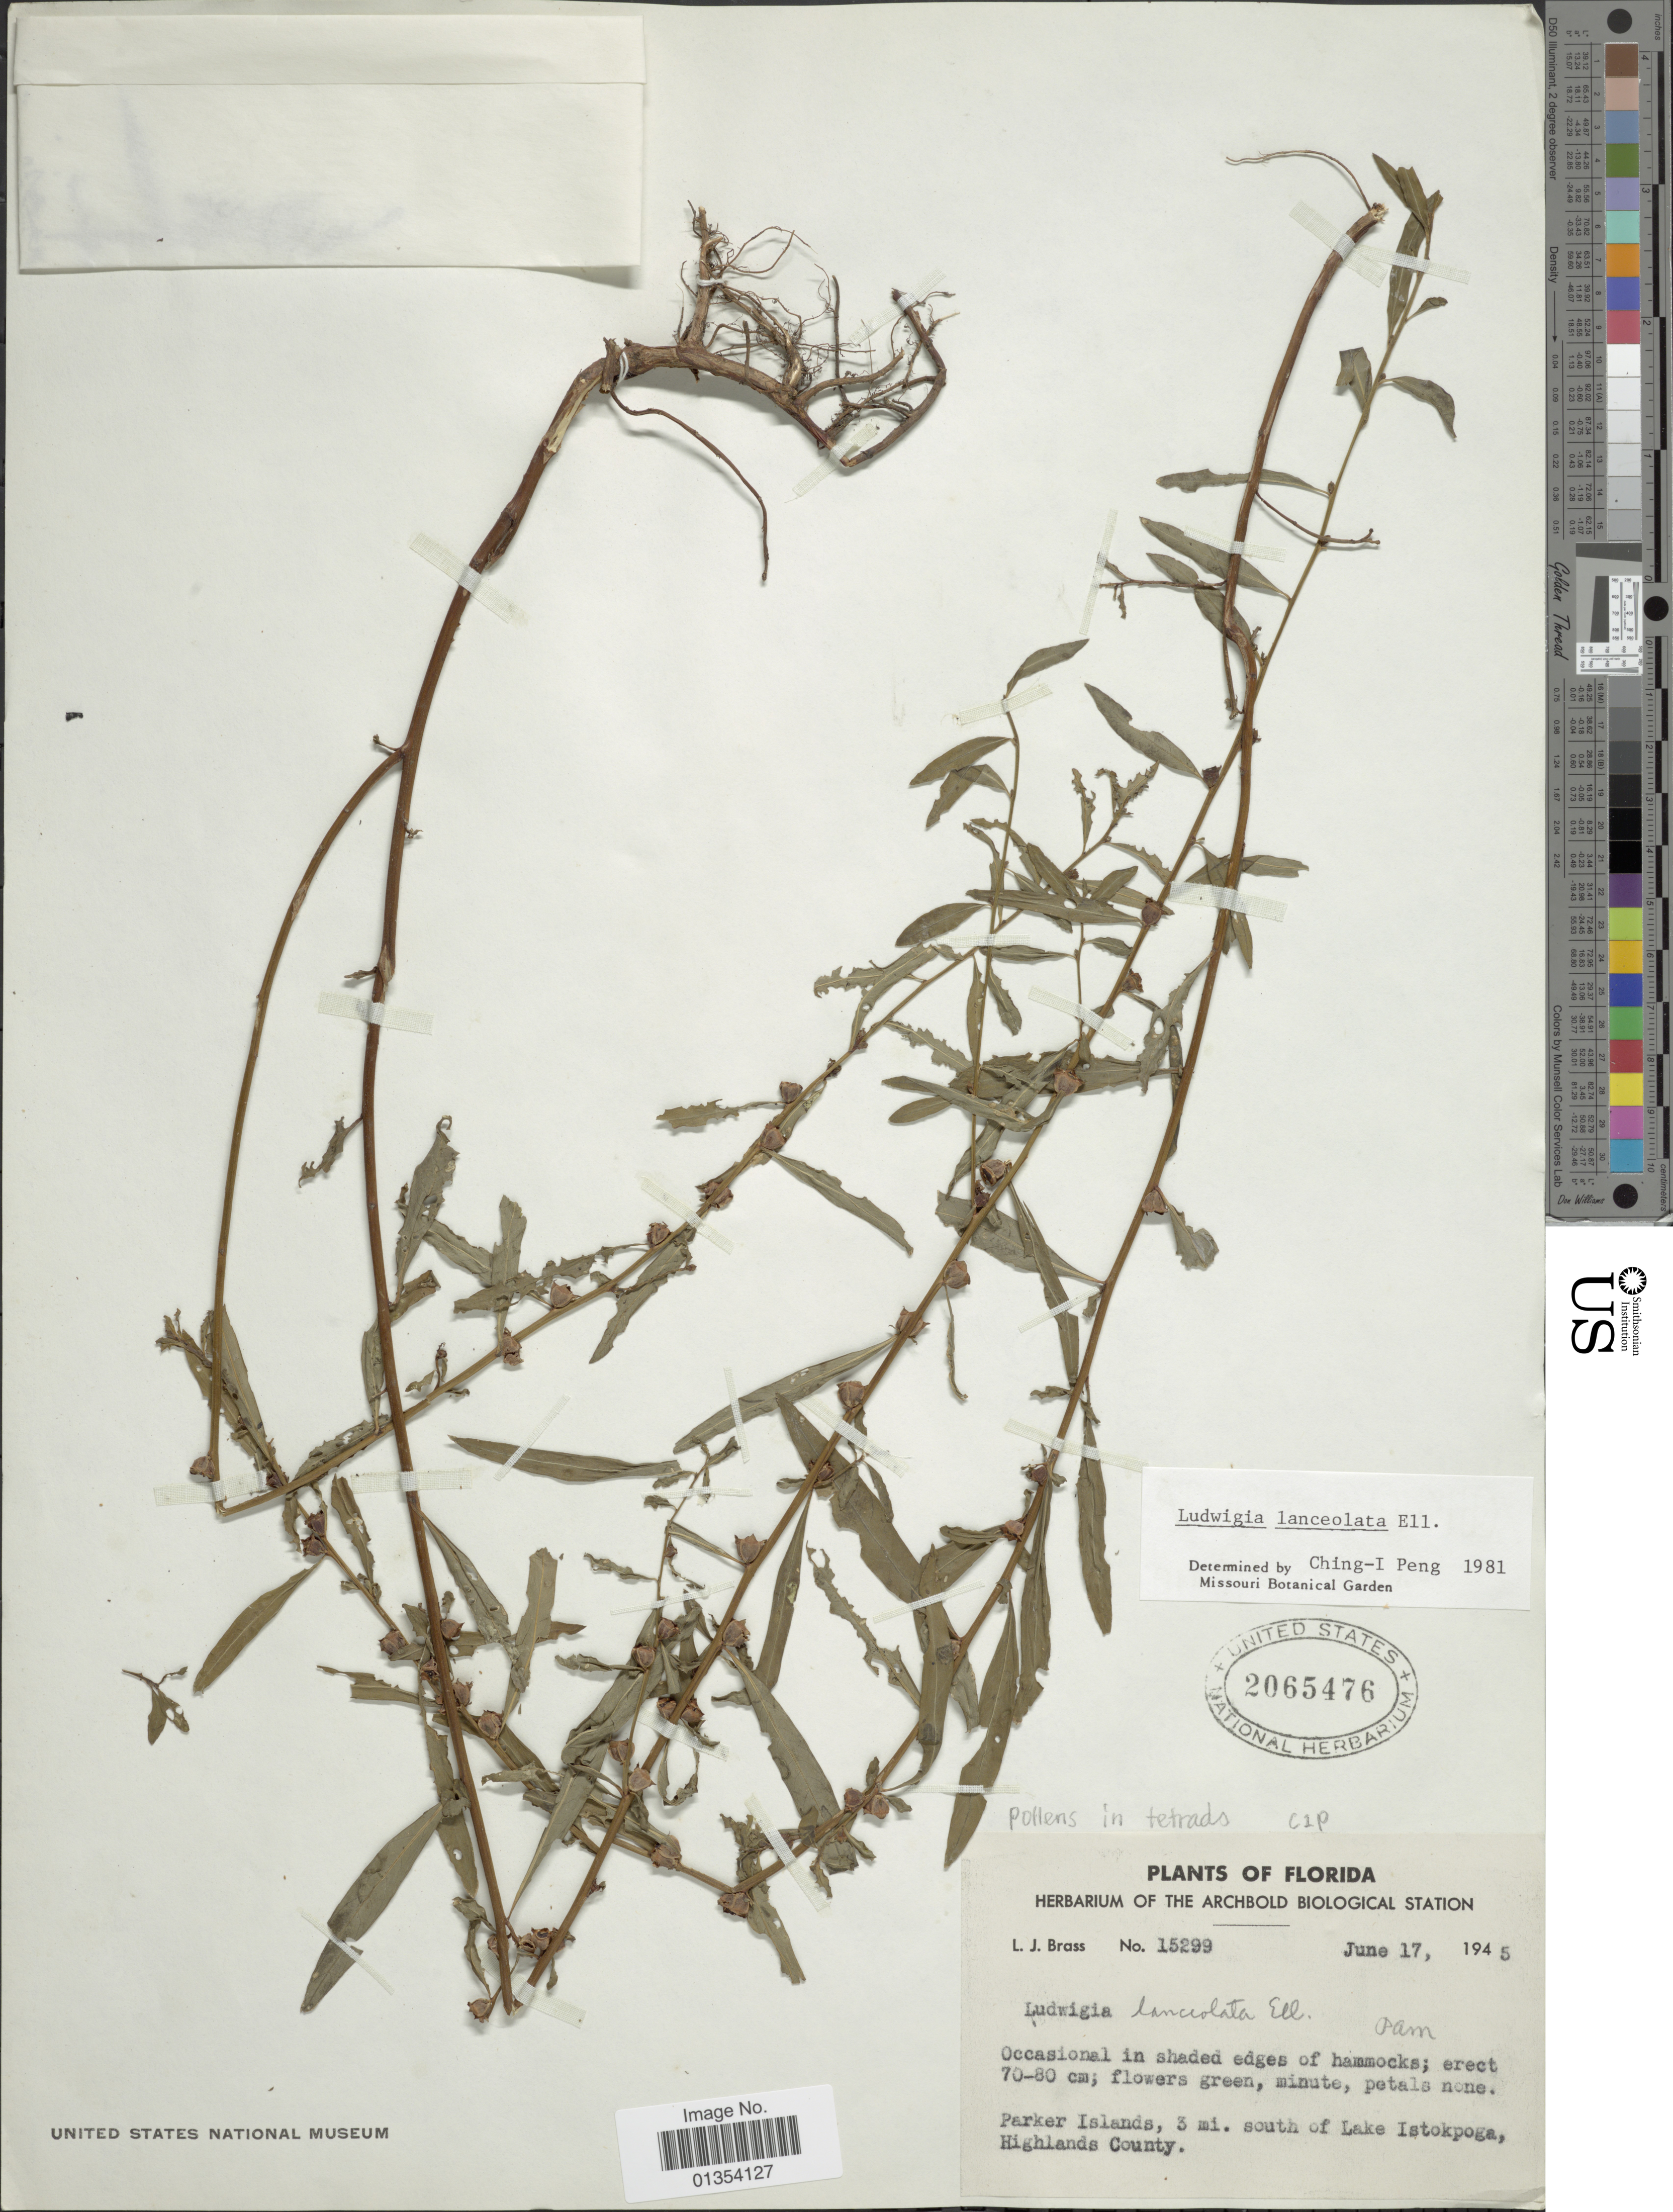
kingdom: Plantae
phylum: Tracheophyta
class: Magnoliopsida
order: Myrtales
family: Onagraceae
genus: Ludwigia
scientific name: Ludwigia lanceolata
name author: Elliott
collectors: L. J. Brass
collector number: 15299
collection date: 1945-06-17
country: United States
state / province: Florida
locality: Parker Islands, 3 mi. south of Lake Istokpoga, Highlands County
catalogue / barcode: US 2065476